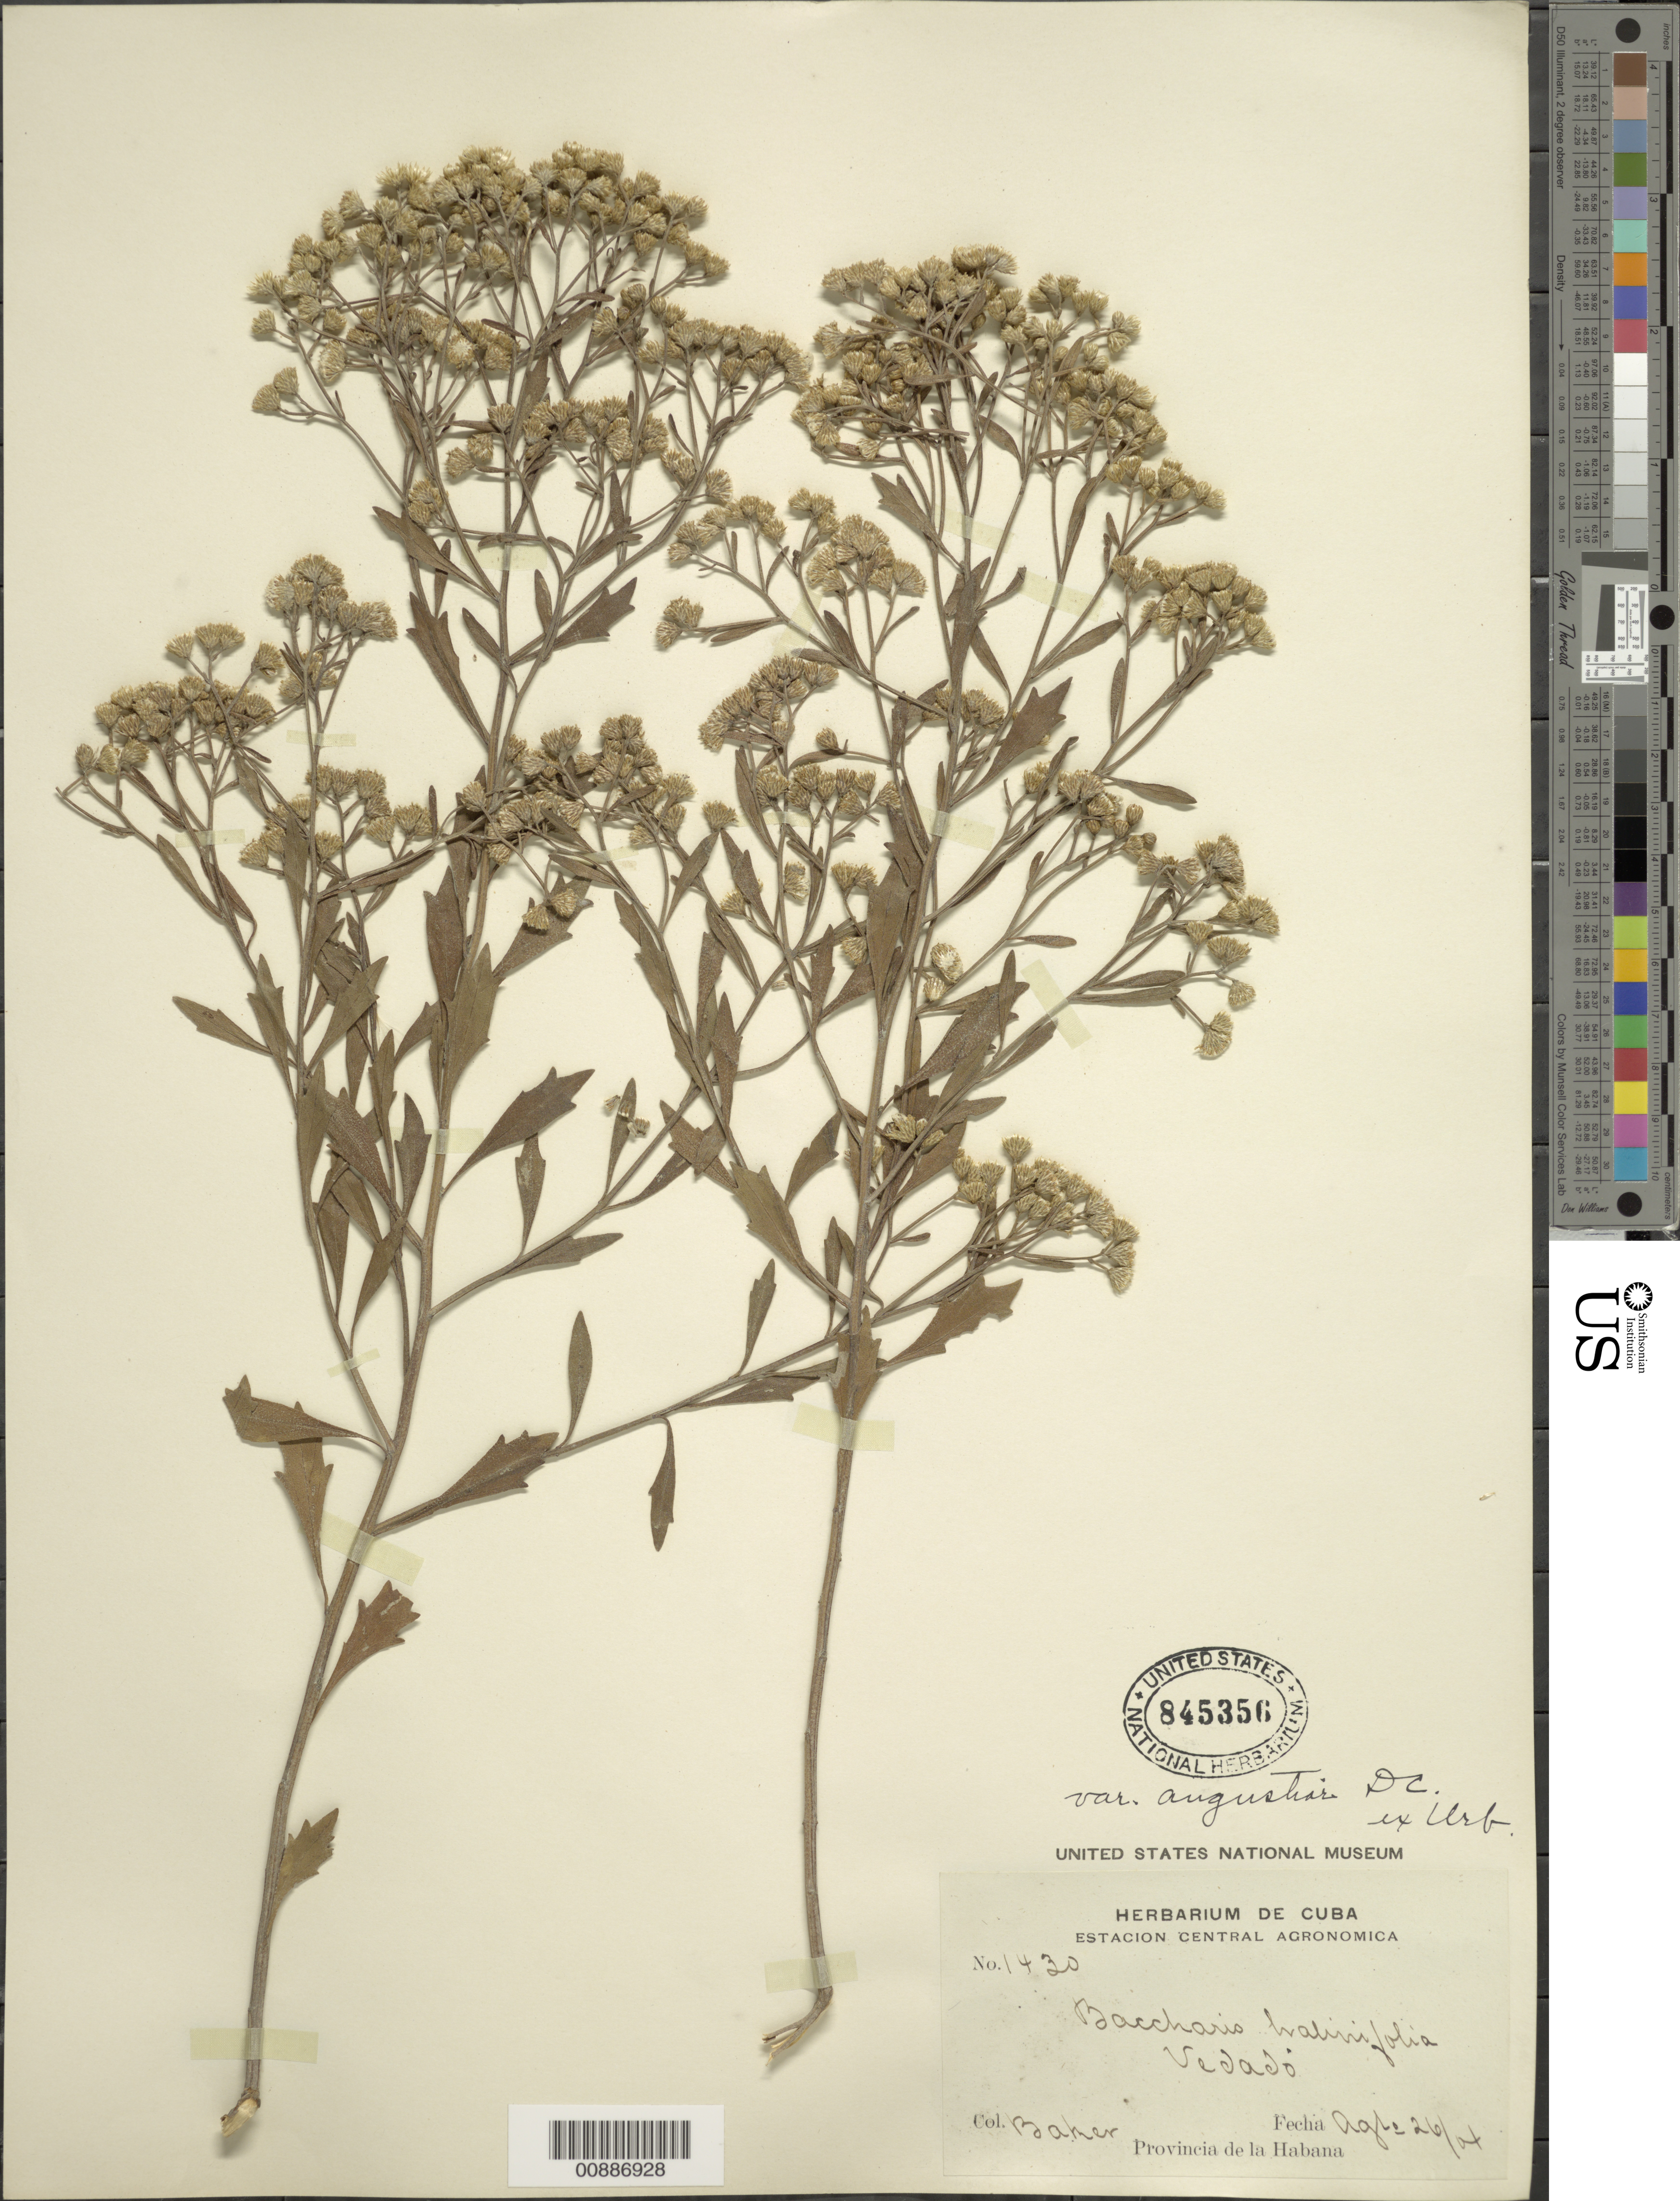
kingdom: Plantae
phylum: Tracheophyta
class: Magnoliopsida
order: Asterales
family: Asteraceae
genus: Baccharis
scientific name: Baccharis halimifolia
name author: L.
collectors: C. F. Baker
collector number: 1430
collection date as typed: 26 Aug 1904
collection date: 1904-08-26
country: Cuba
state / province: La Habana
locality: Vedado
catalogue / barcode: US 845356